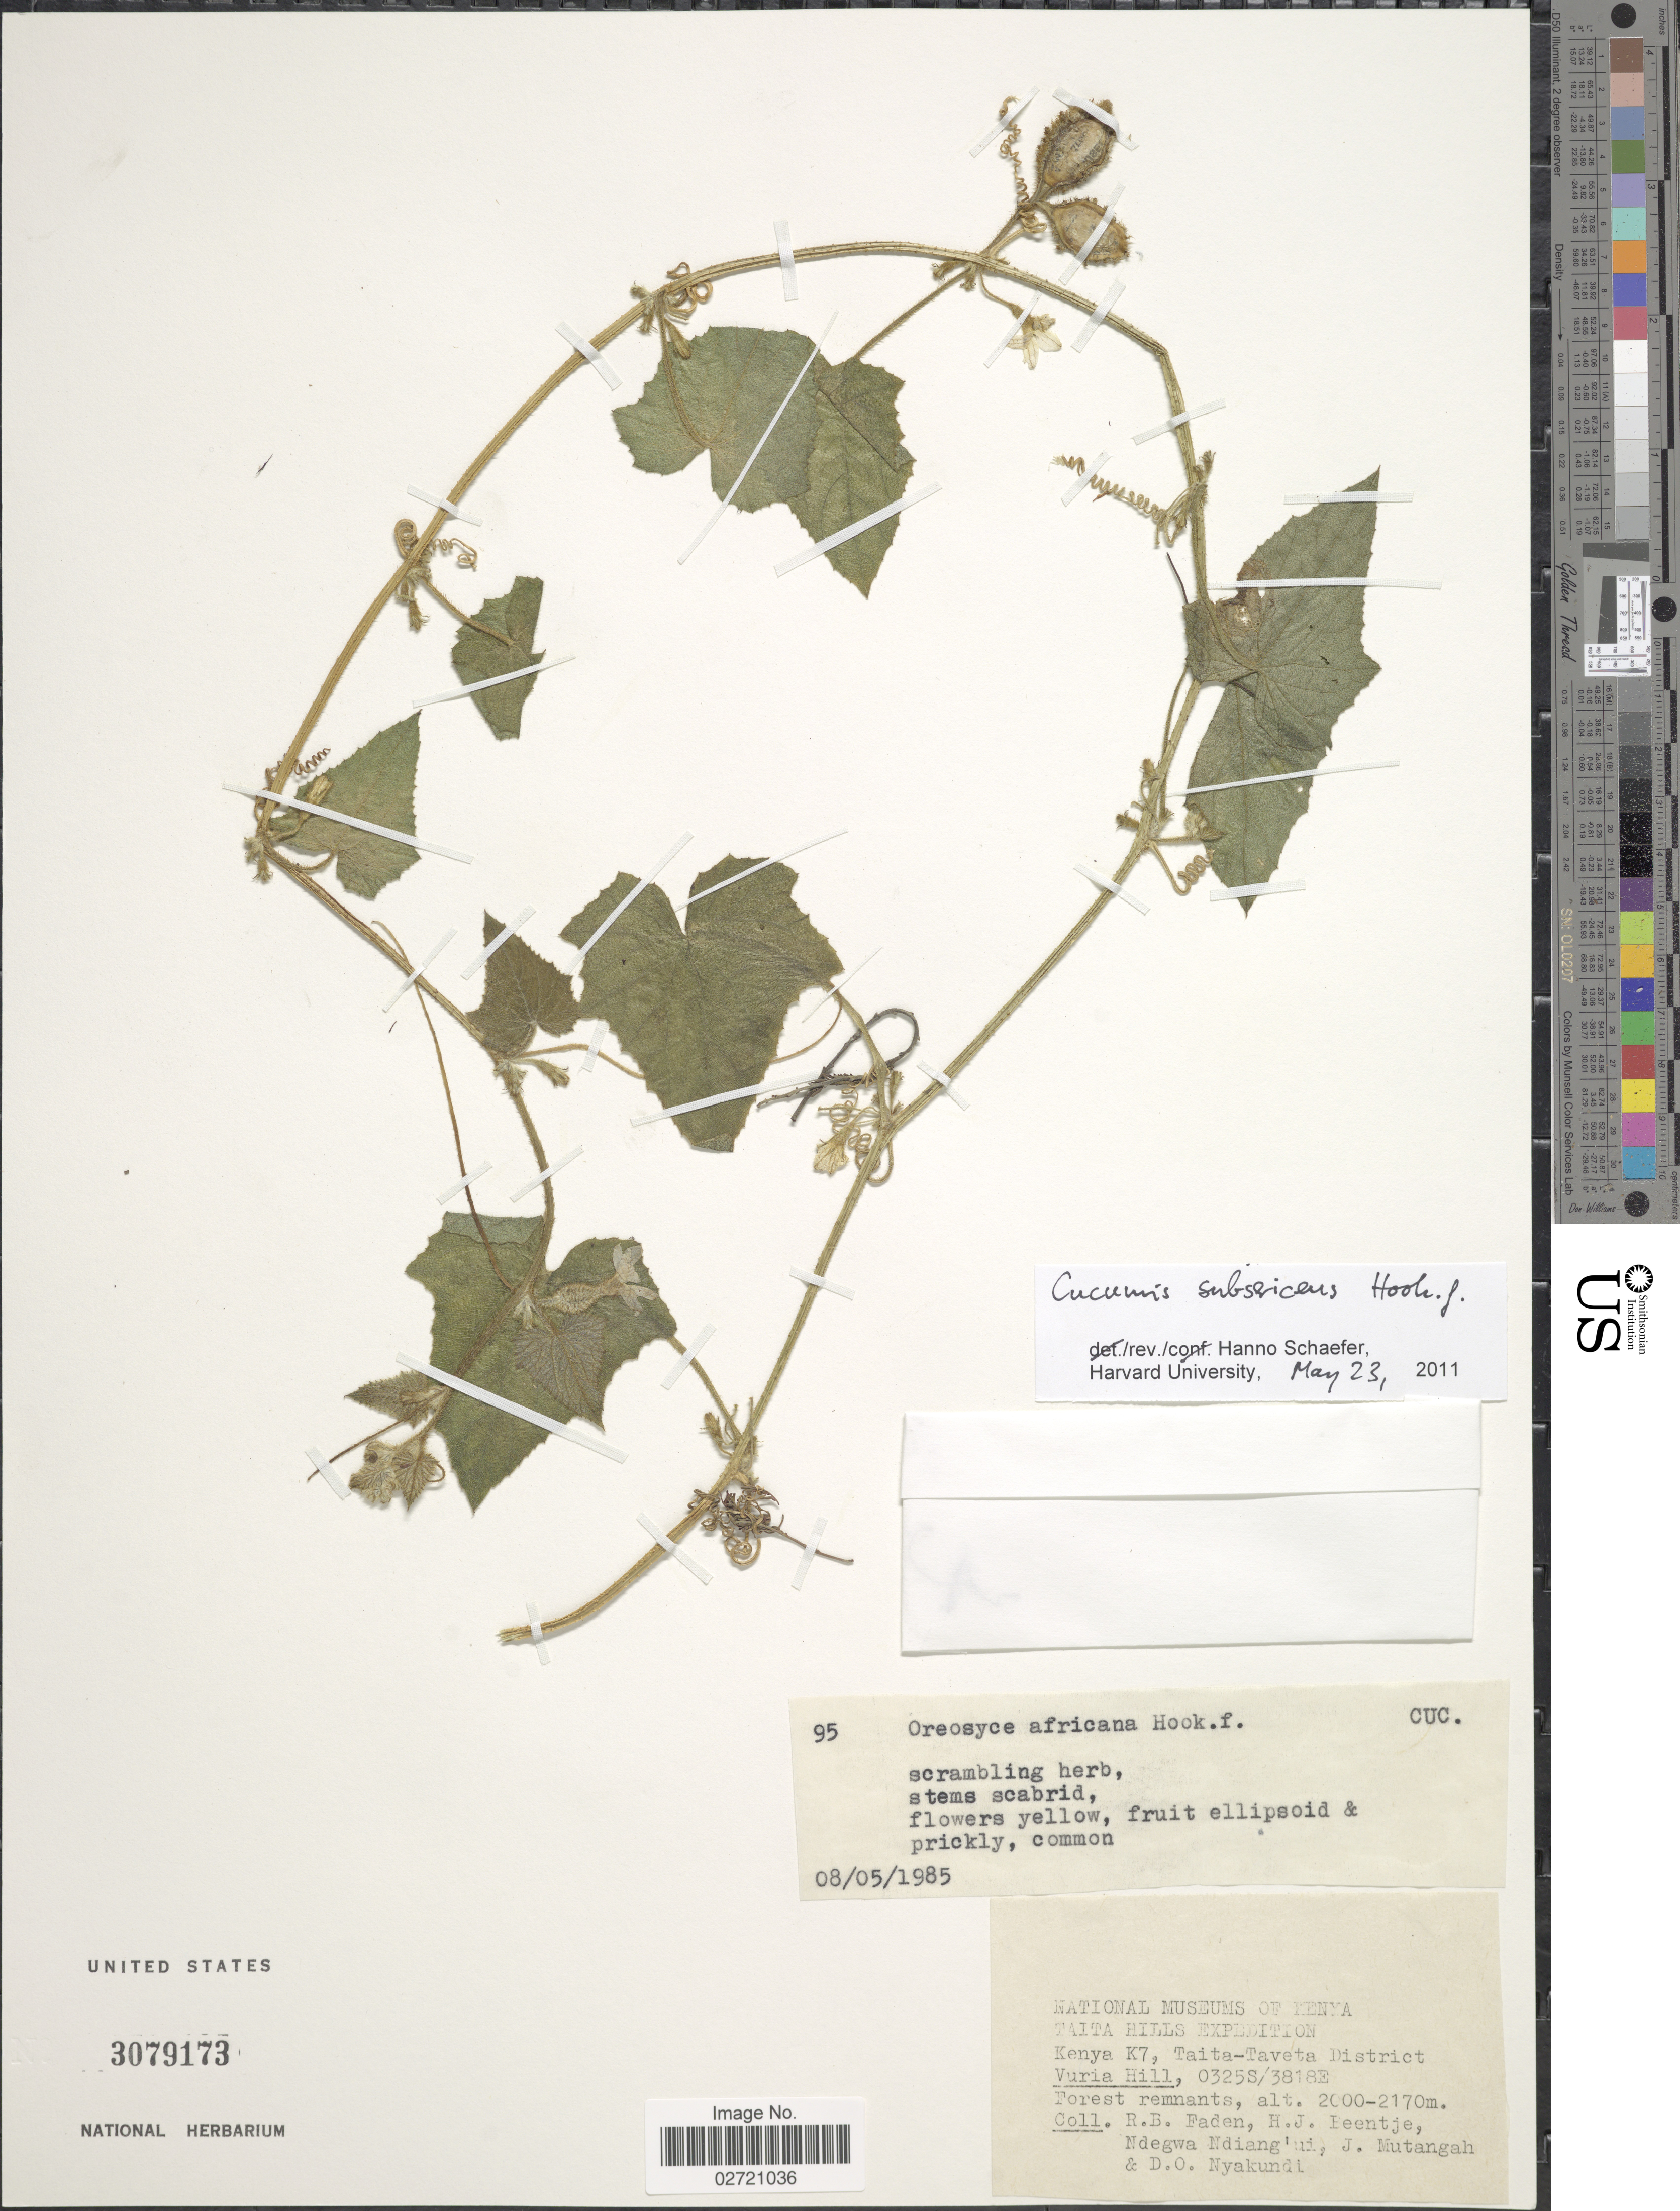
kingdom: Plantae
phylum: Tracheophyta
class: Magnoliopsida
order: Cucurbitales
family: Cucurbitaceae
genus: Cucumis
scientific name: Cucumis subsericeus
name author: Hook. f.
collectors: R. B. Faden, H. J. Beentje, Ndegwa Ndiang'ui, J. Mutangah & D. Nyakundi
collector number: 95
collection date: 1985-05-08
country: Kenya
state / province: Taita Taveta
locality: Taita Hills, K7. Vuria Hill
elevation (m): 2000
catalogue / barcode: US 3079173